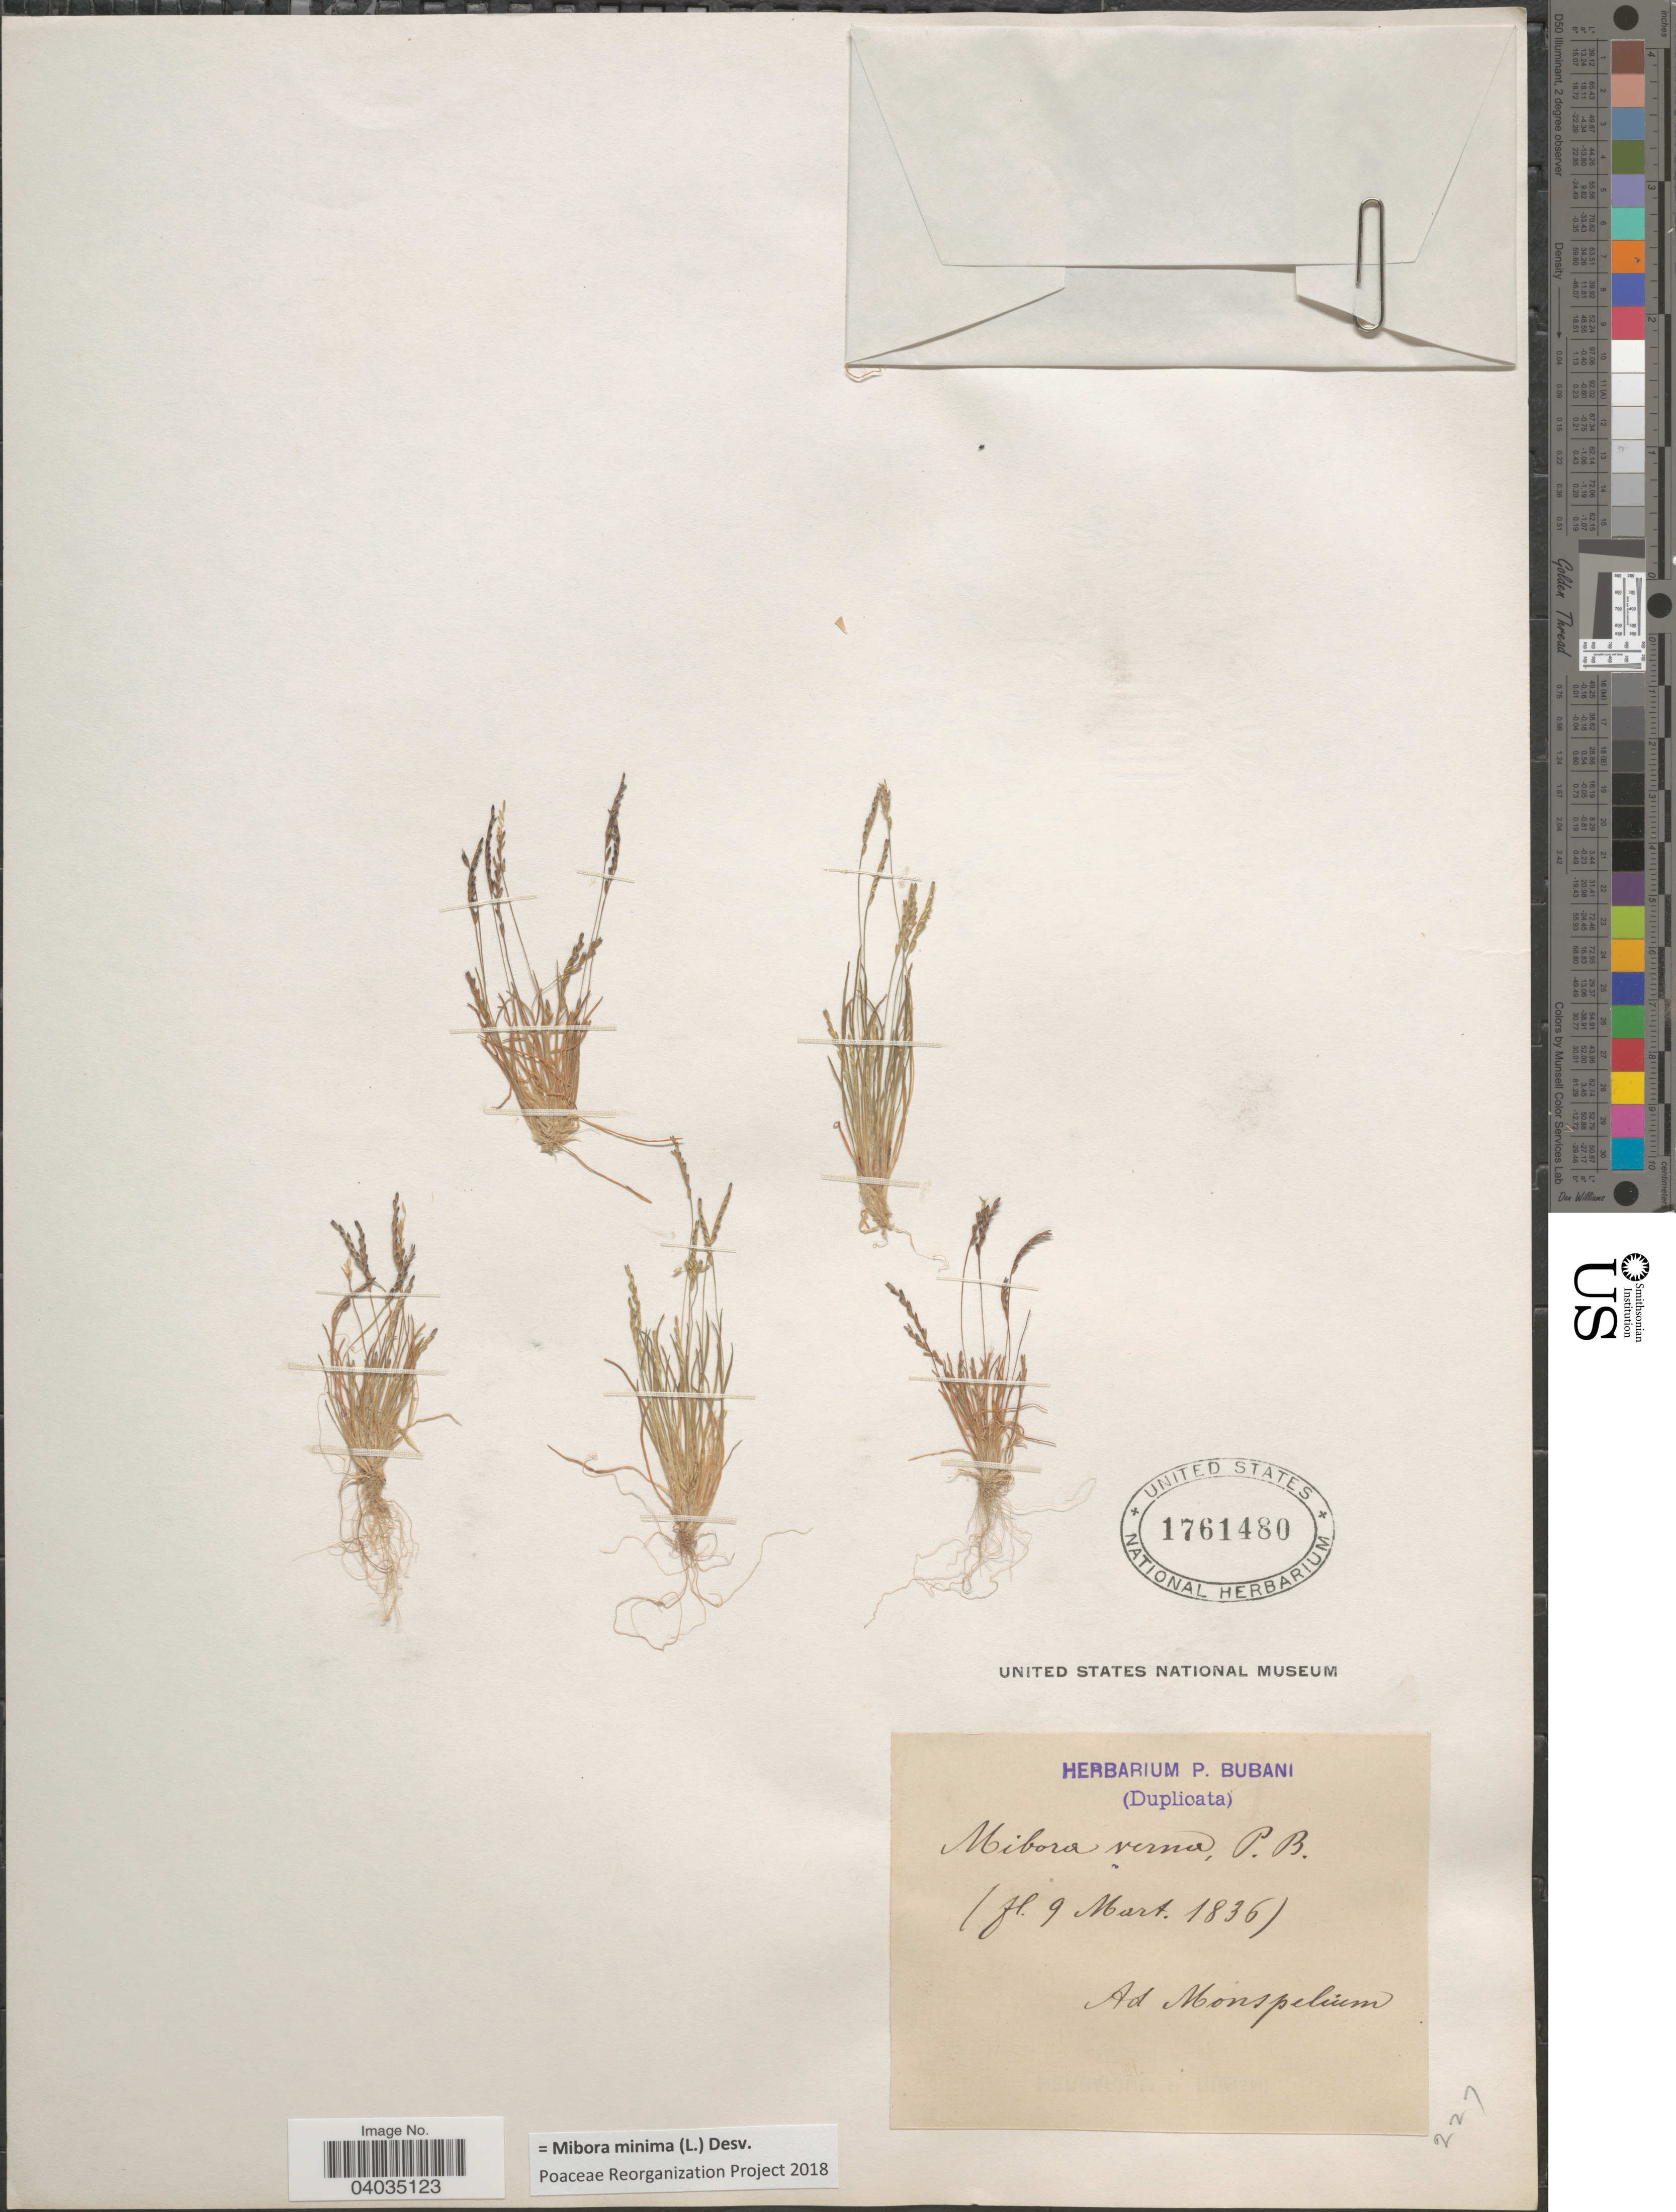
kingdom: Plantae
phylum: Tracheophyta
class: Liliopsida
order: Poales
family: Poaceae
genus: Mibora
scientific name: Mibora minima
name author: (L.) Desv.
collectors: ex herb. P. Bubani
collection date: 1836-03-09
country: France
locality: Ad monspelium.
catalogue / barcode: US 1761480